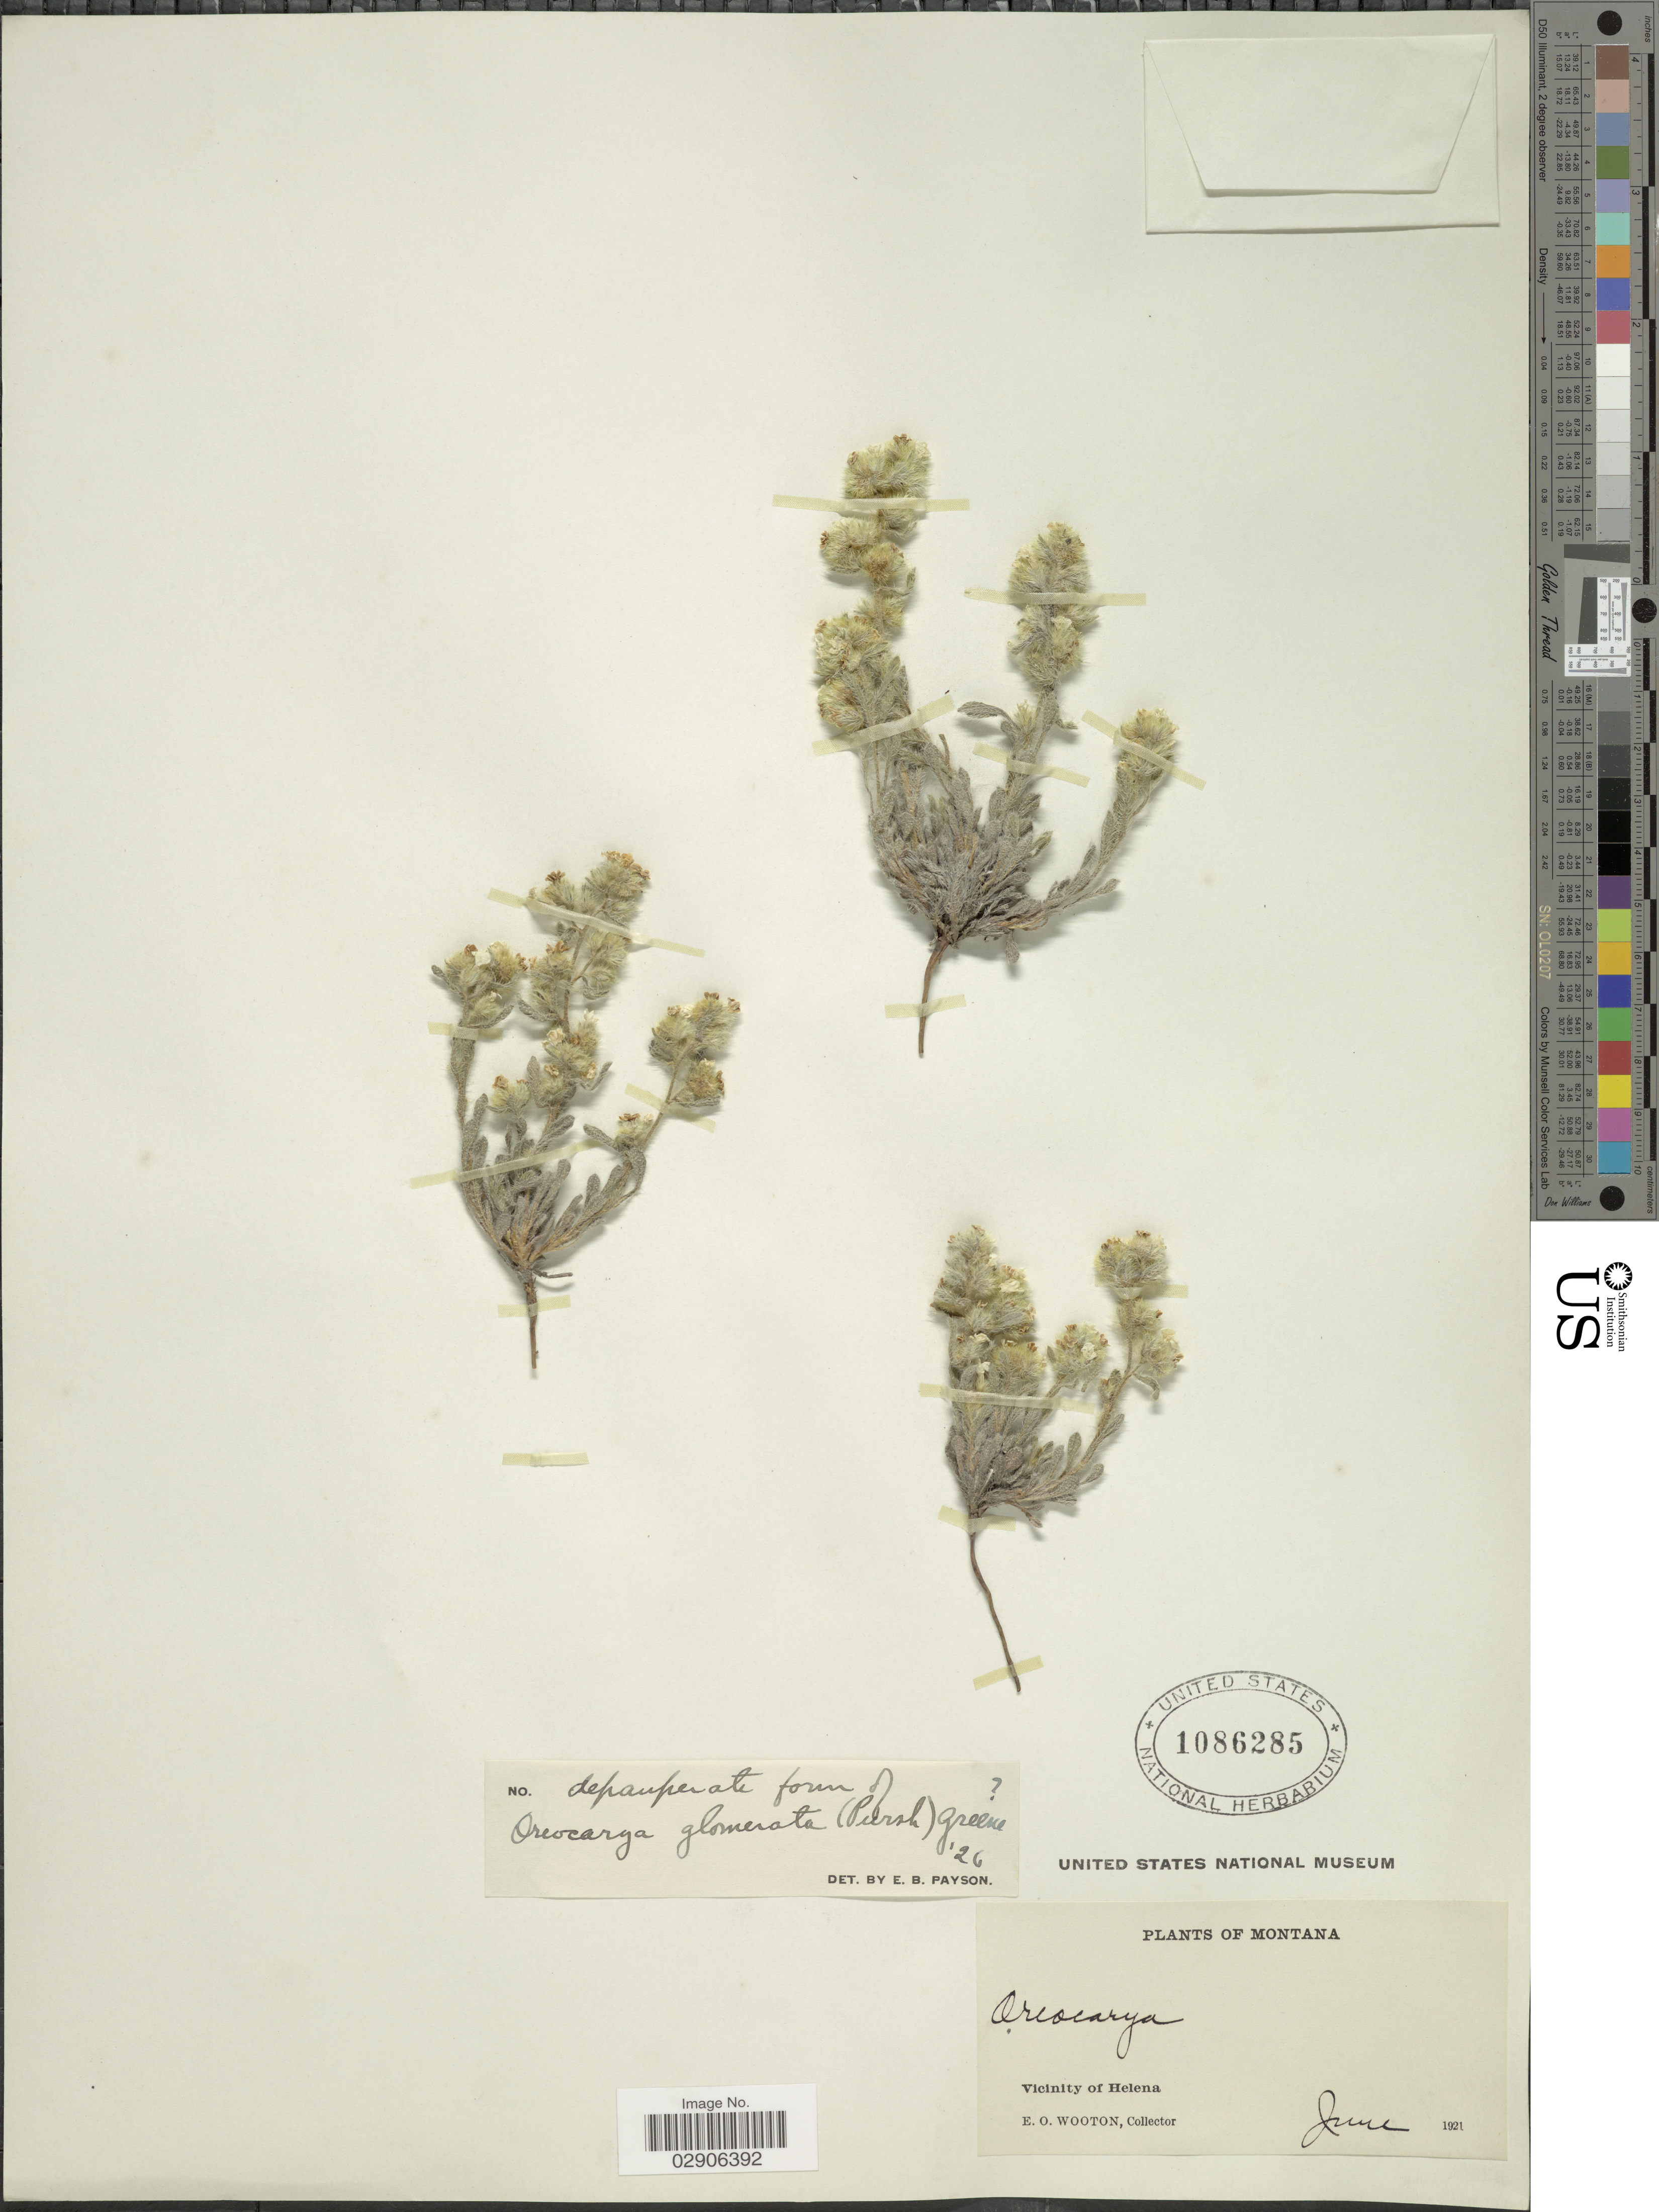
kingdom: Plantae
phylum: Tracheophyta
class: Magnoliopsida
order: Boraginales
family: Boraginaceae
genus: Cryptantha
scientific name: Cryptantha glomerata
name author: (G. Don) Lehm.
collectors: E. O. Wooton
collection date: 1921-06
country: United States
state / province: Montana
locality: Vicinity of Helena.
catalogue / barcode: US 1086285